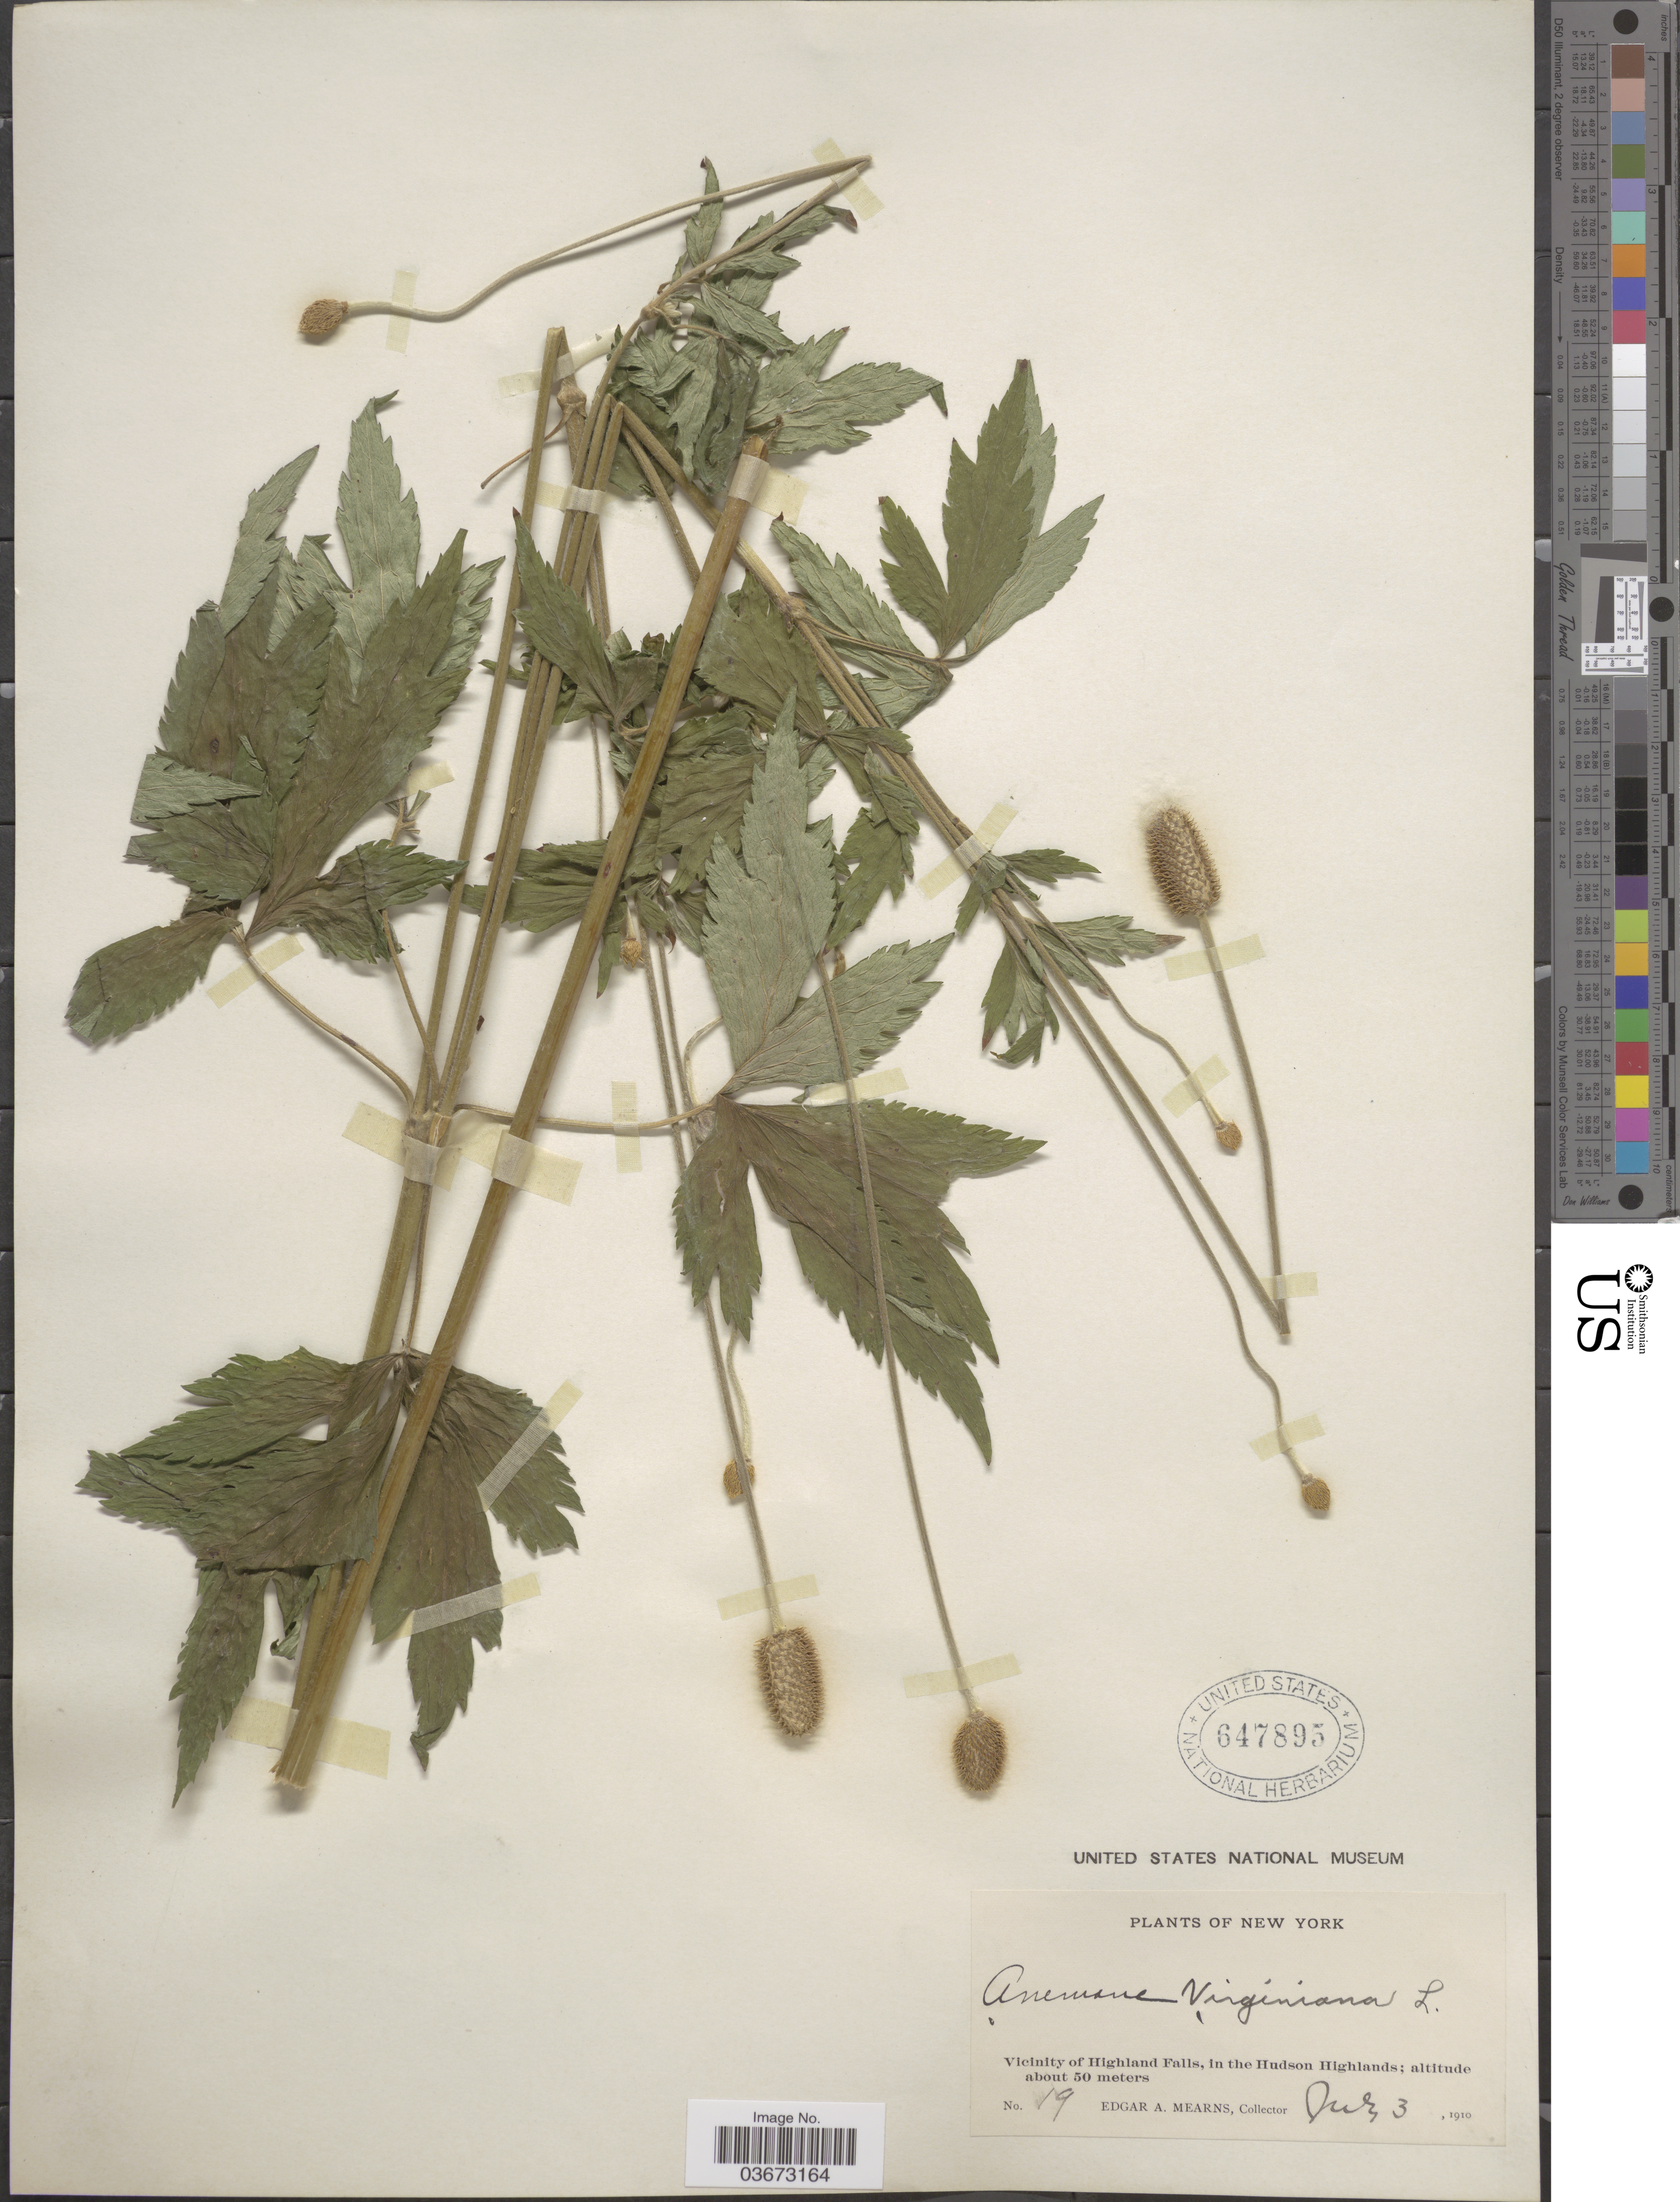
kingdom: Plantae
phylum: Tracheophyta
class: Magnoliopsida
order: Ranunculales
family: Ranunculaceae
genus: Anemone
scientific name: Anemone virginiana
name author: L.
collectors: E. A. Mearns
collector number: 19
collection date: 1910-07-03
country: United States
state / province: New York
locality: Vicinity of Highland Falls, in the Hudson Highlands.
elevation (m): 50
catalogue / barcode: US 647895